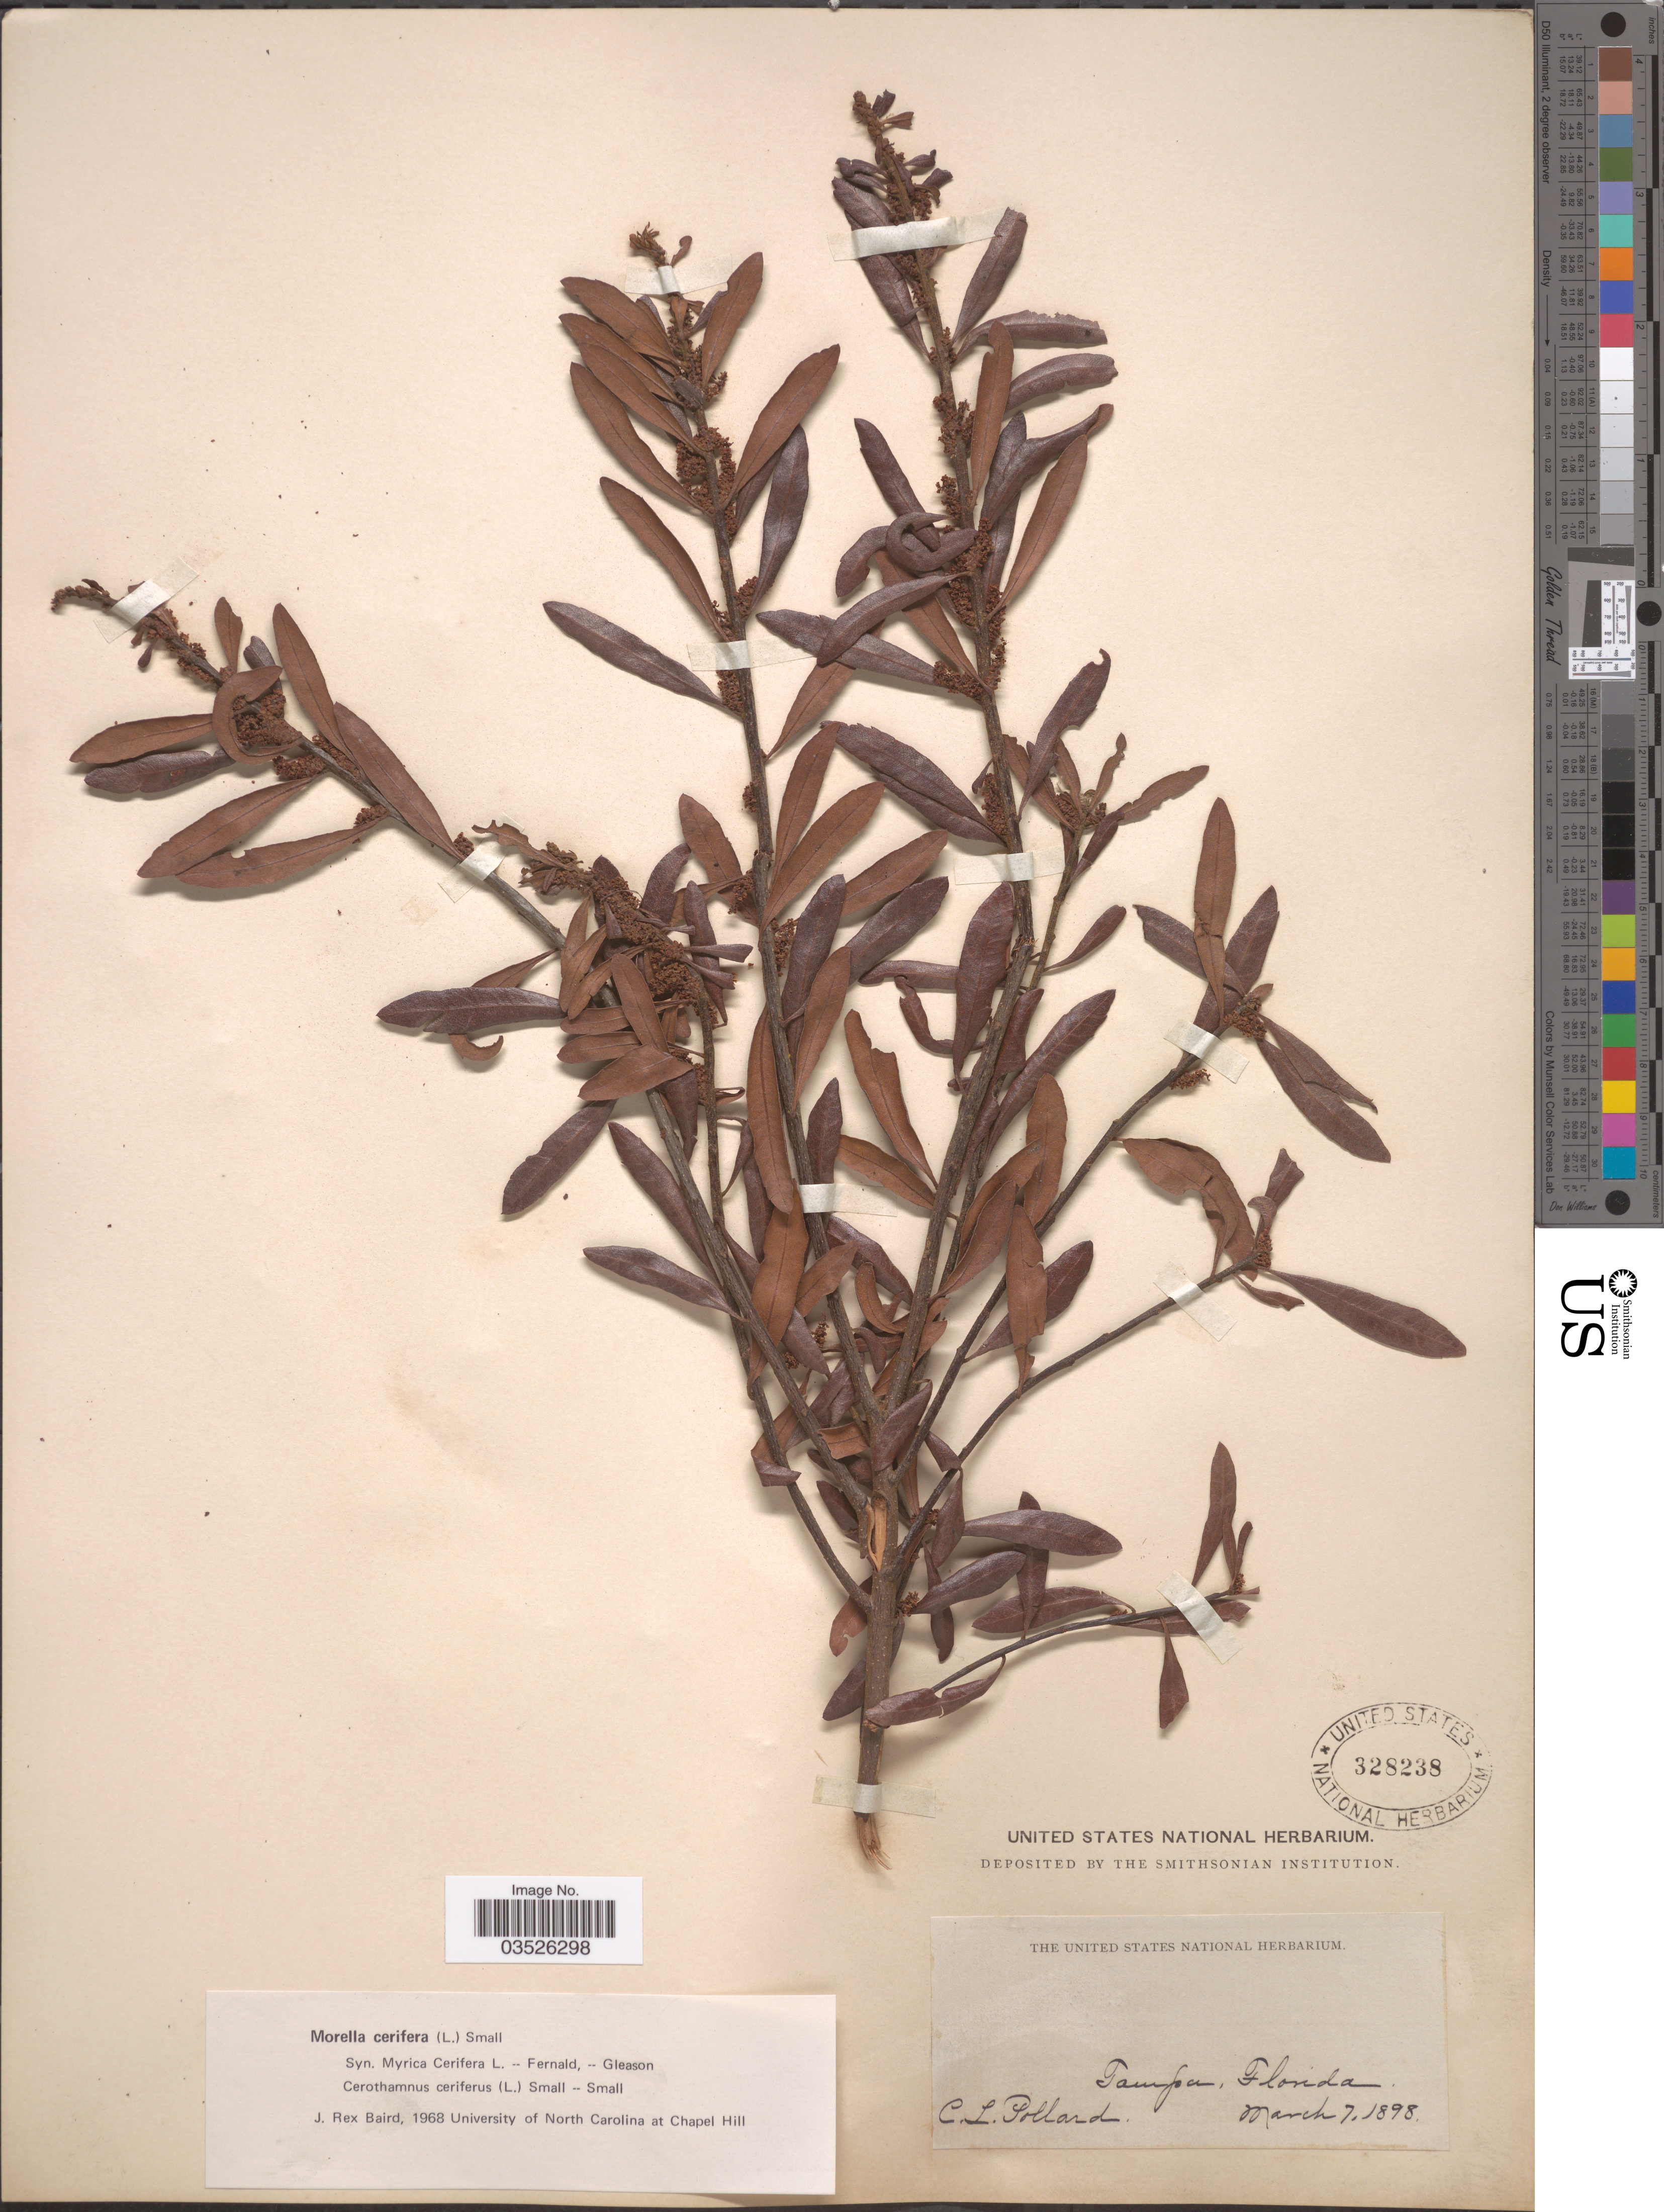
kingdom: Plantae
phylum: Tracheophyta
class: Magnoliopsida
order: Fagales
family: Myricaceae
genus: Morella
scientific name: Morella cerifera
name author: (L.) Small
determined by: Baird, James Rex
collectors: C. L. Pollard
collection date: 1898-03-07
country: United States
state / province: Florida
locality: Tampa.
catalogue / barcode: US 328238